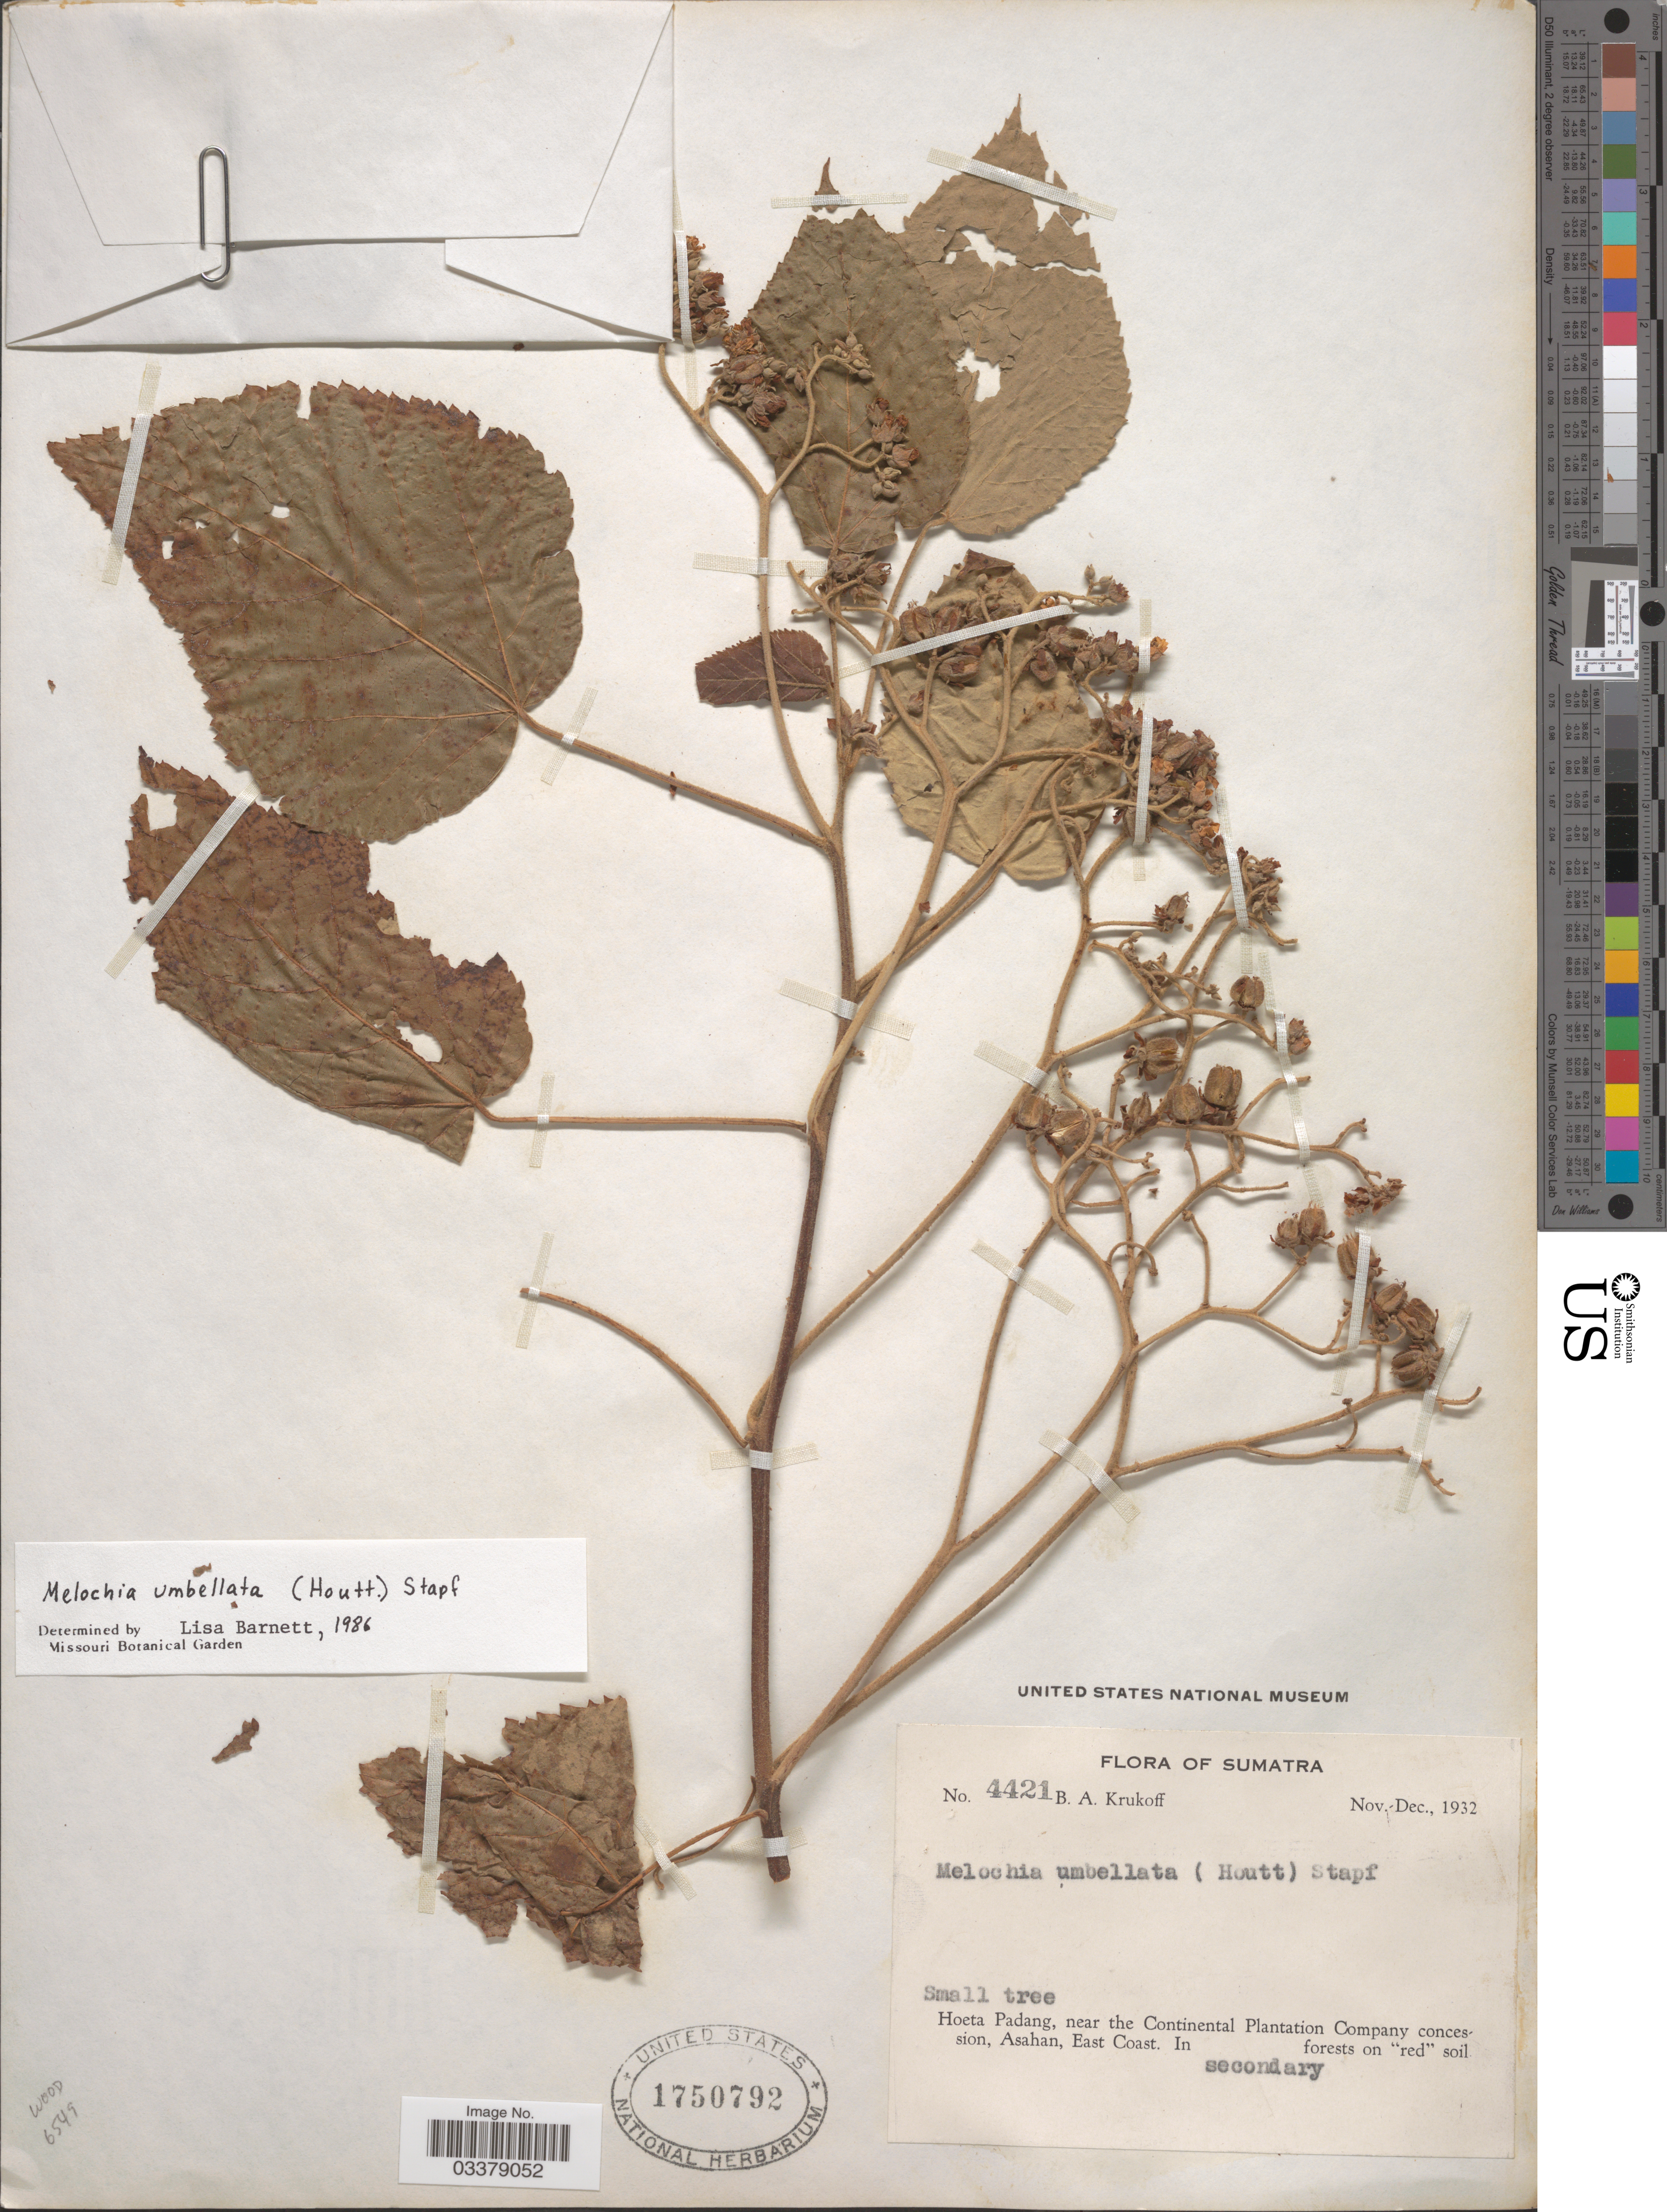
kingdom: Plantae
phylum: Tracheophyta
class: Magnoliopsida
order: Malvales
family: Malvaceae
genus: Melochia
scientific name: Melochia umbellata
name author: Stapf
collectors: B. A. Krukoff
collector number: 4421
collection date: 1932-11/1932-12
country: Indonesia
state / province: Sumatra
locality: Hoeta Padang, near the Continental Platation Company concession, Asahan, East Coast.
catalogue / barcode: US 1750792